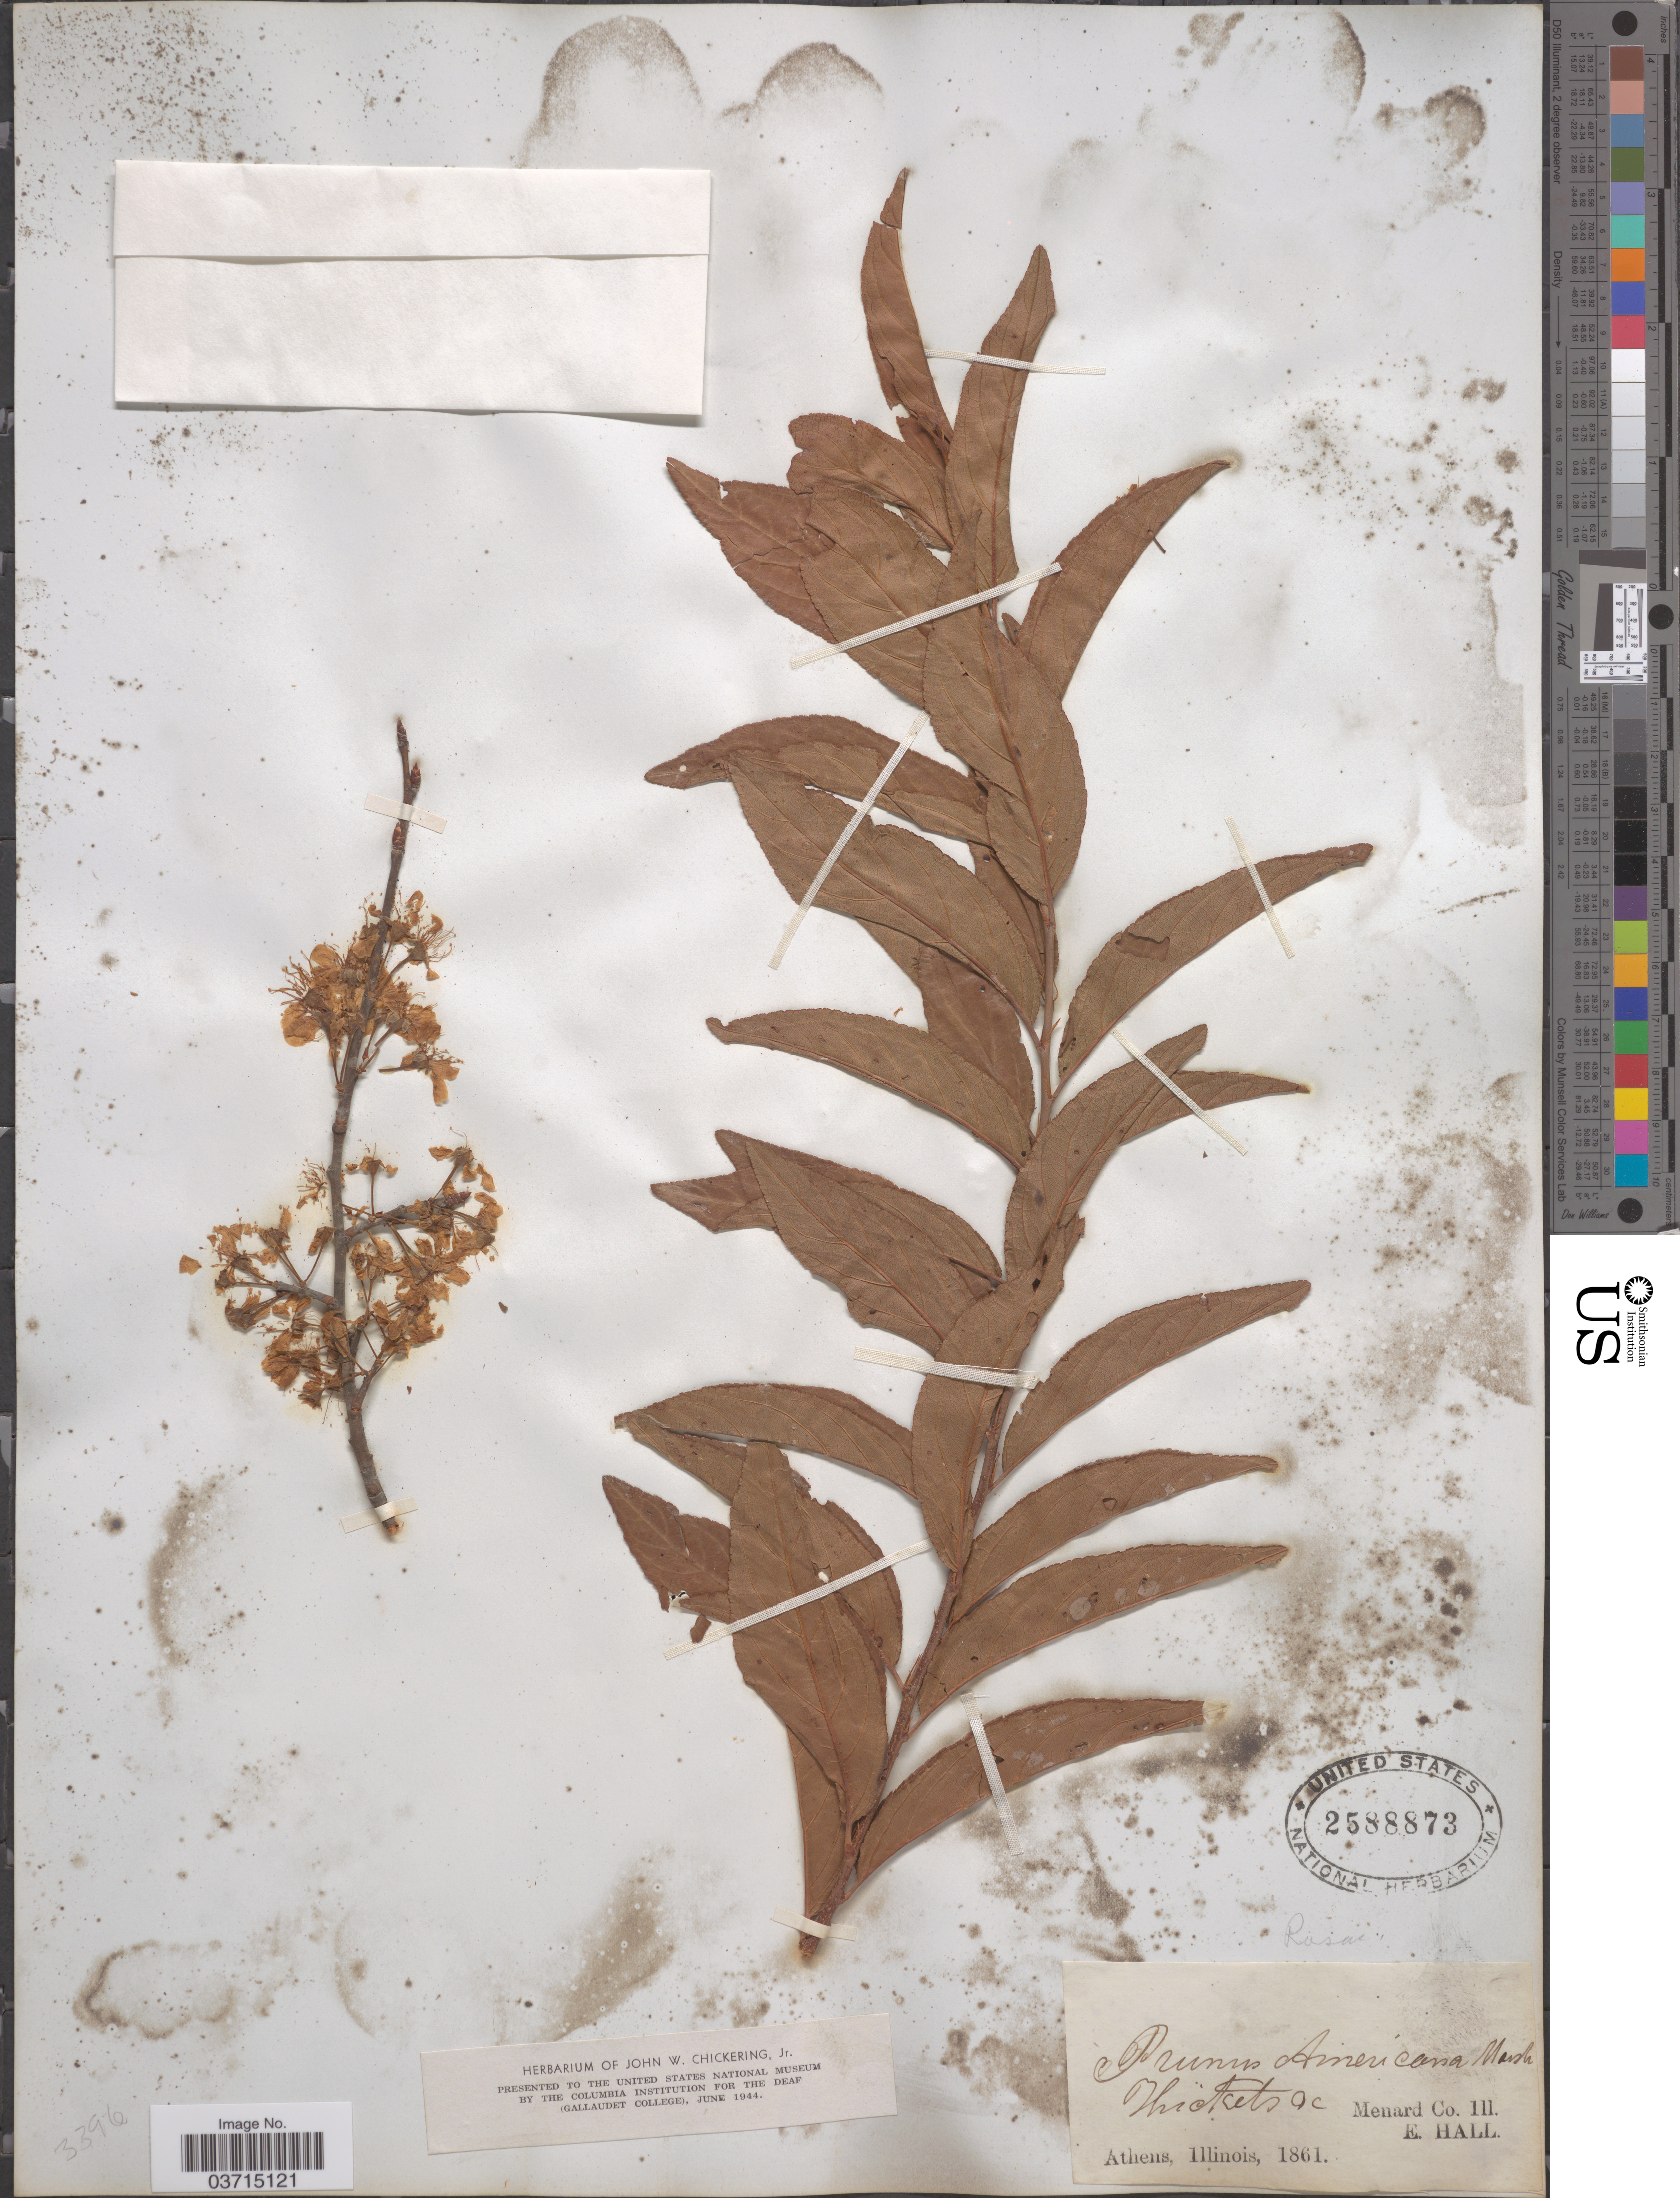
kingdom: Plantae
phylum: Tracheophyta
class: Magnoliopsida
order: Rosales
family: Rosaceae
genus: Prunus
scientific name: Prunus americana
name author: Marshall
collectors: E. Hall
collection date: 1861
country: United States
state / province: Illinois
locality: Menard Co. Athens.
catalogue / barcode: US 2588873